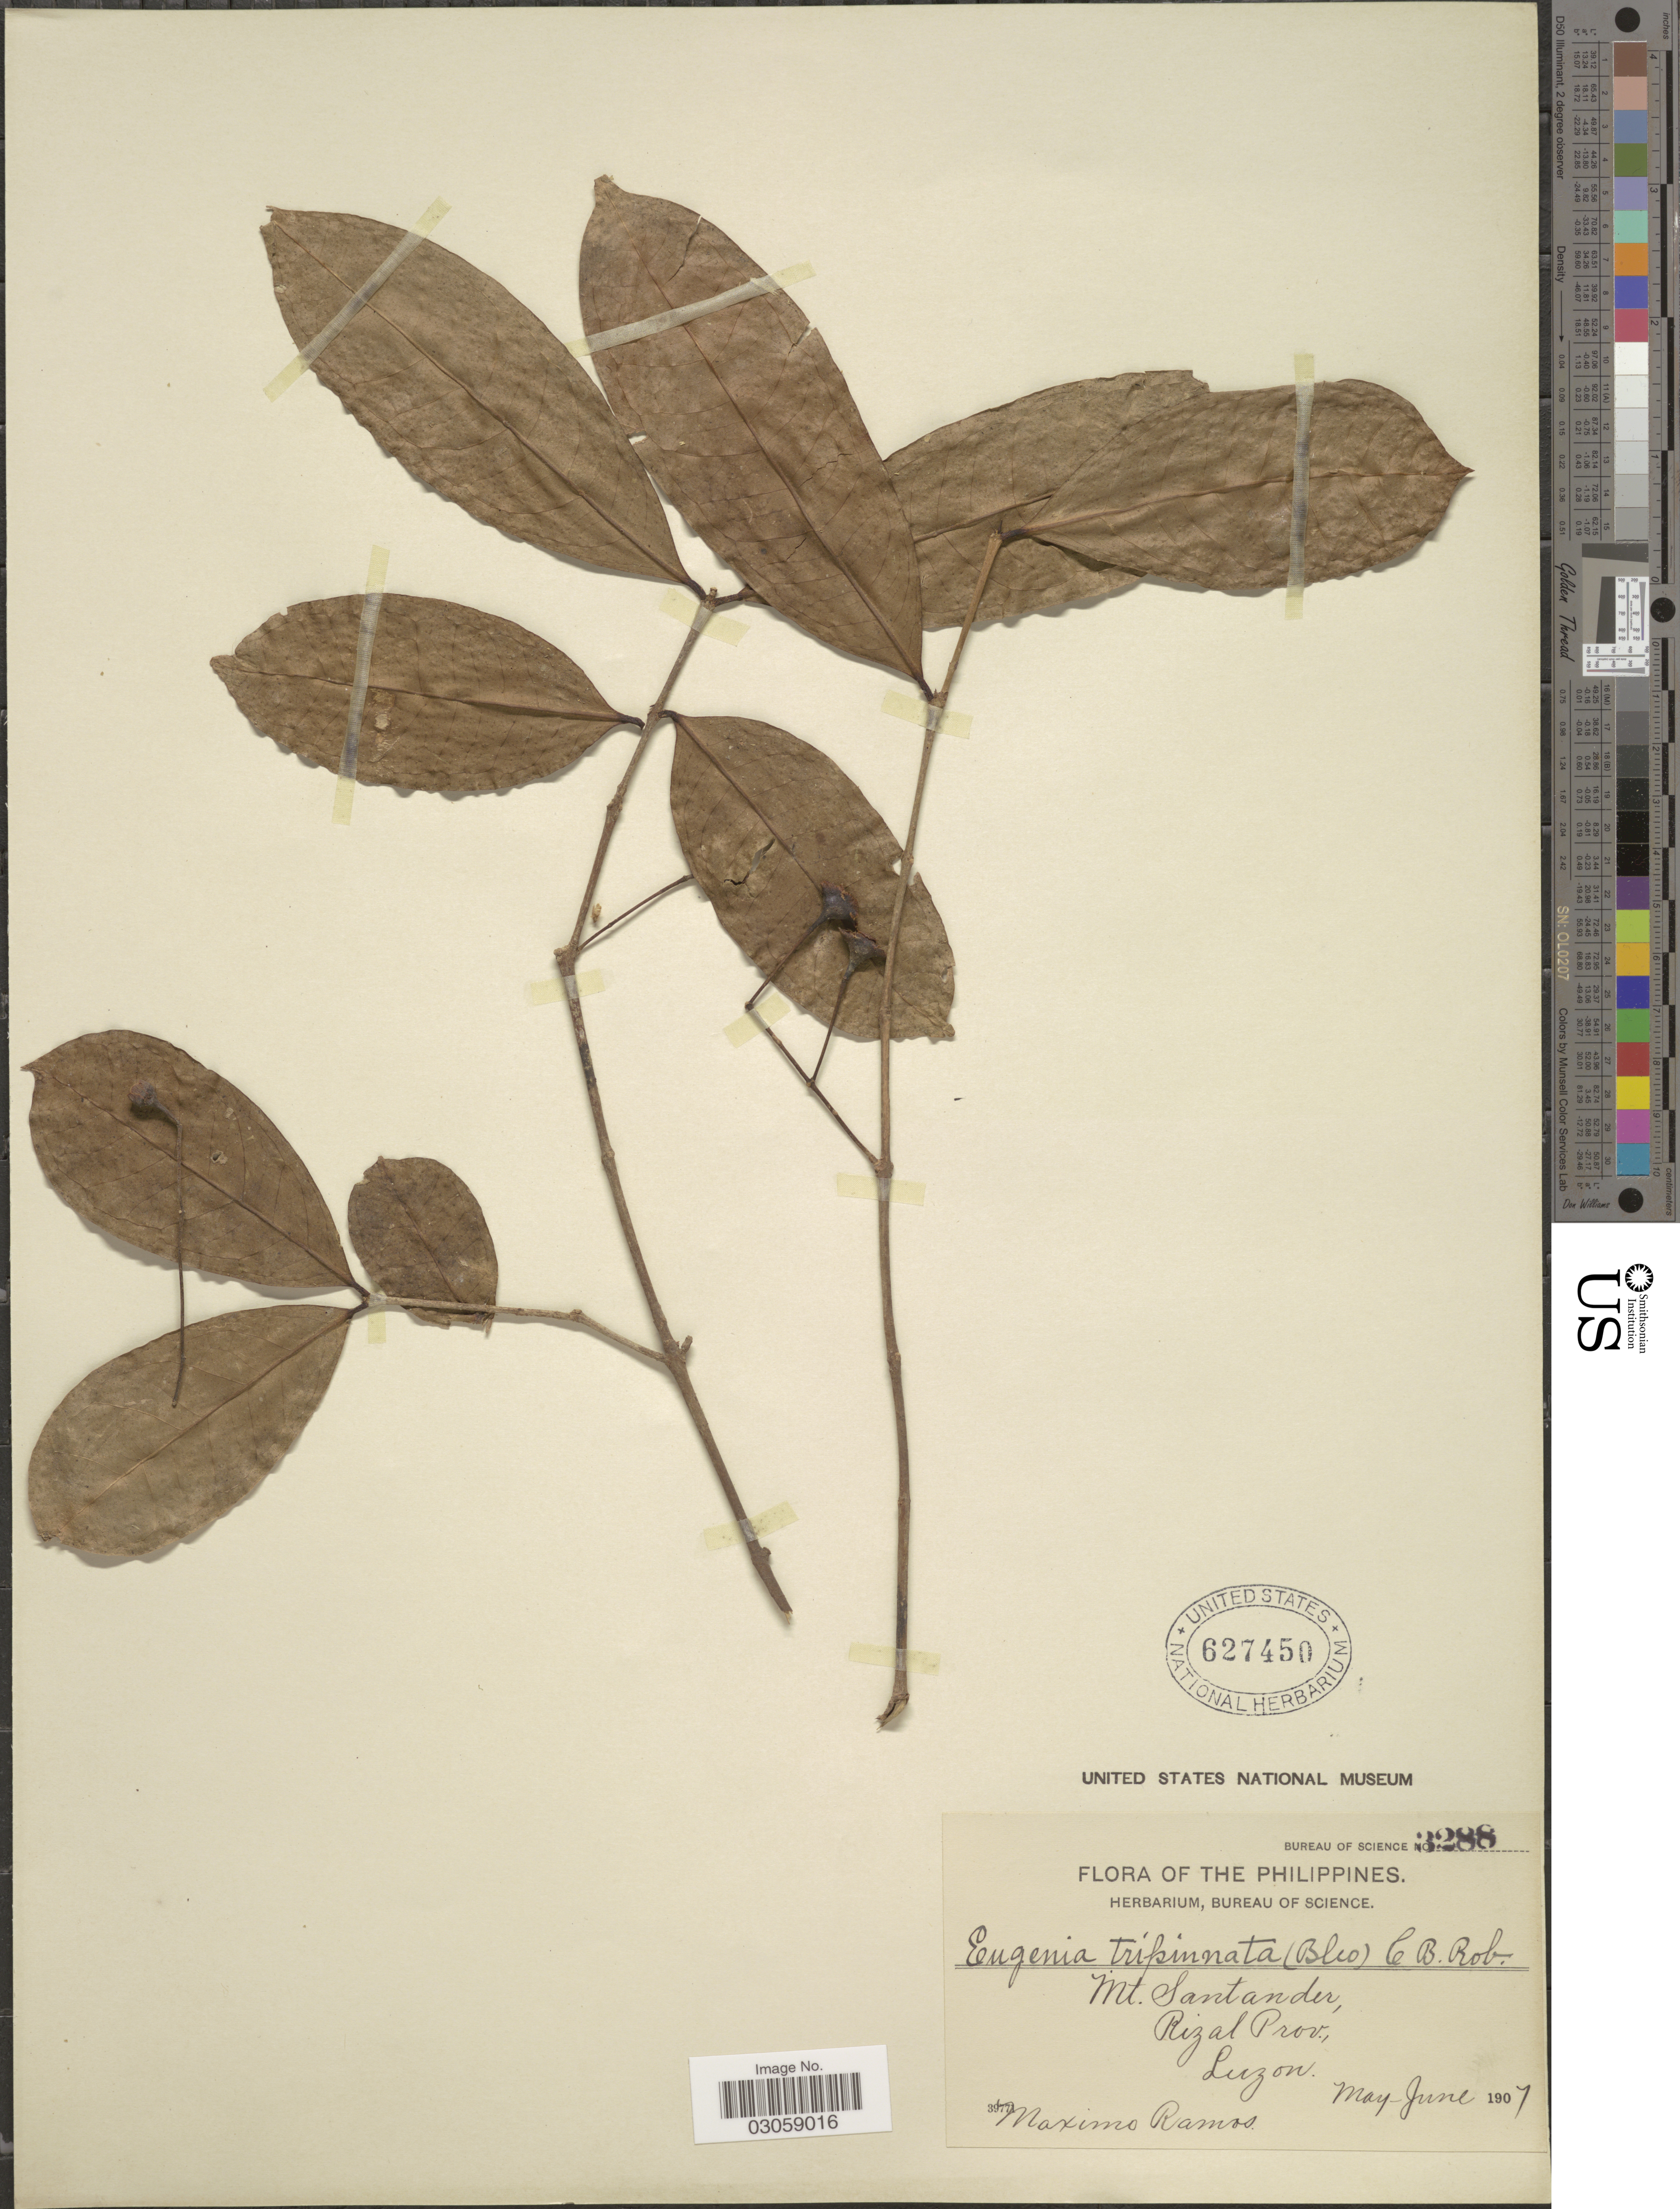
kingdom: Plantae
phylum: Tracheophyta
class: Magnoliopsida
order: Myrtales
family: Myrtaceae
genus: Syzygium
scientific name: Syzygium tripinnatum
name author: (Blanco) Merr.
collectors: M. Ramos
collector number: Bureau of science 3288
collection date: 1907-05/1907-06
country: Philippines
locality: Mt. Santander, Rizal Prov., Luzon.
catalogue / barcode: US 627450